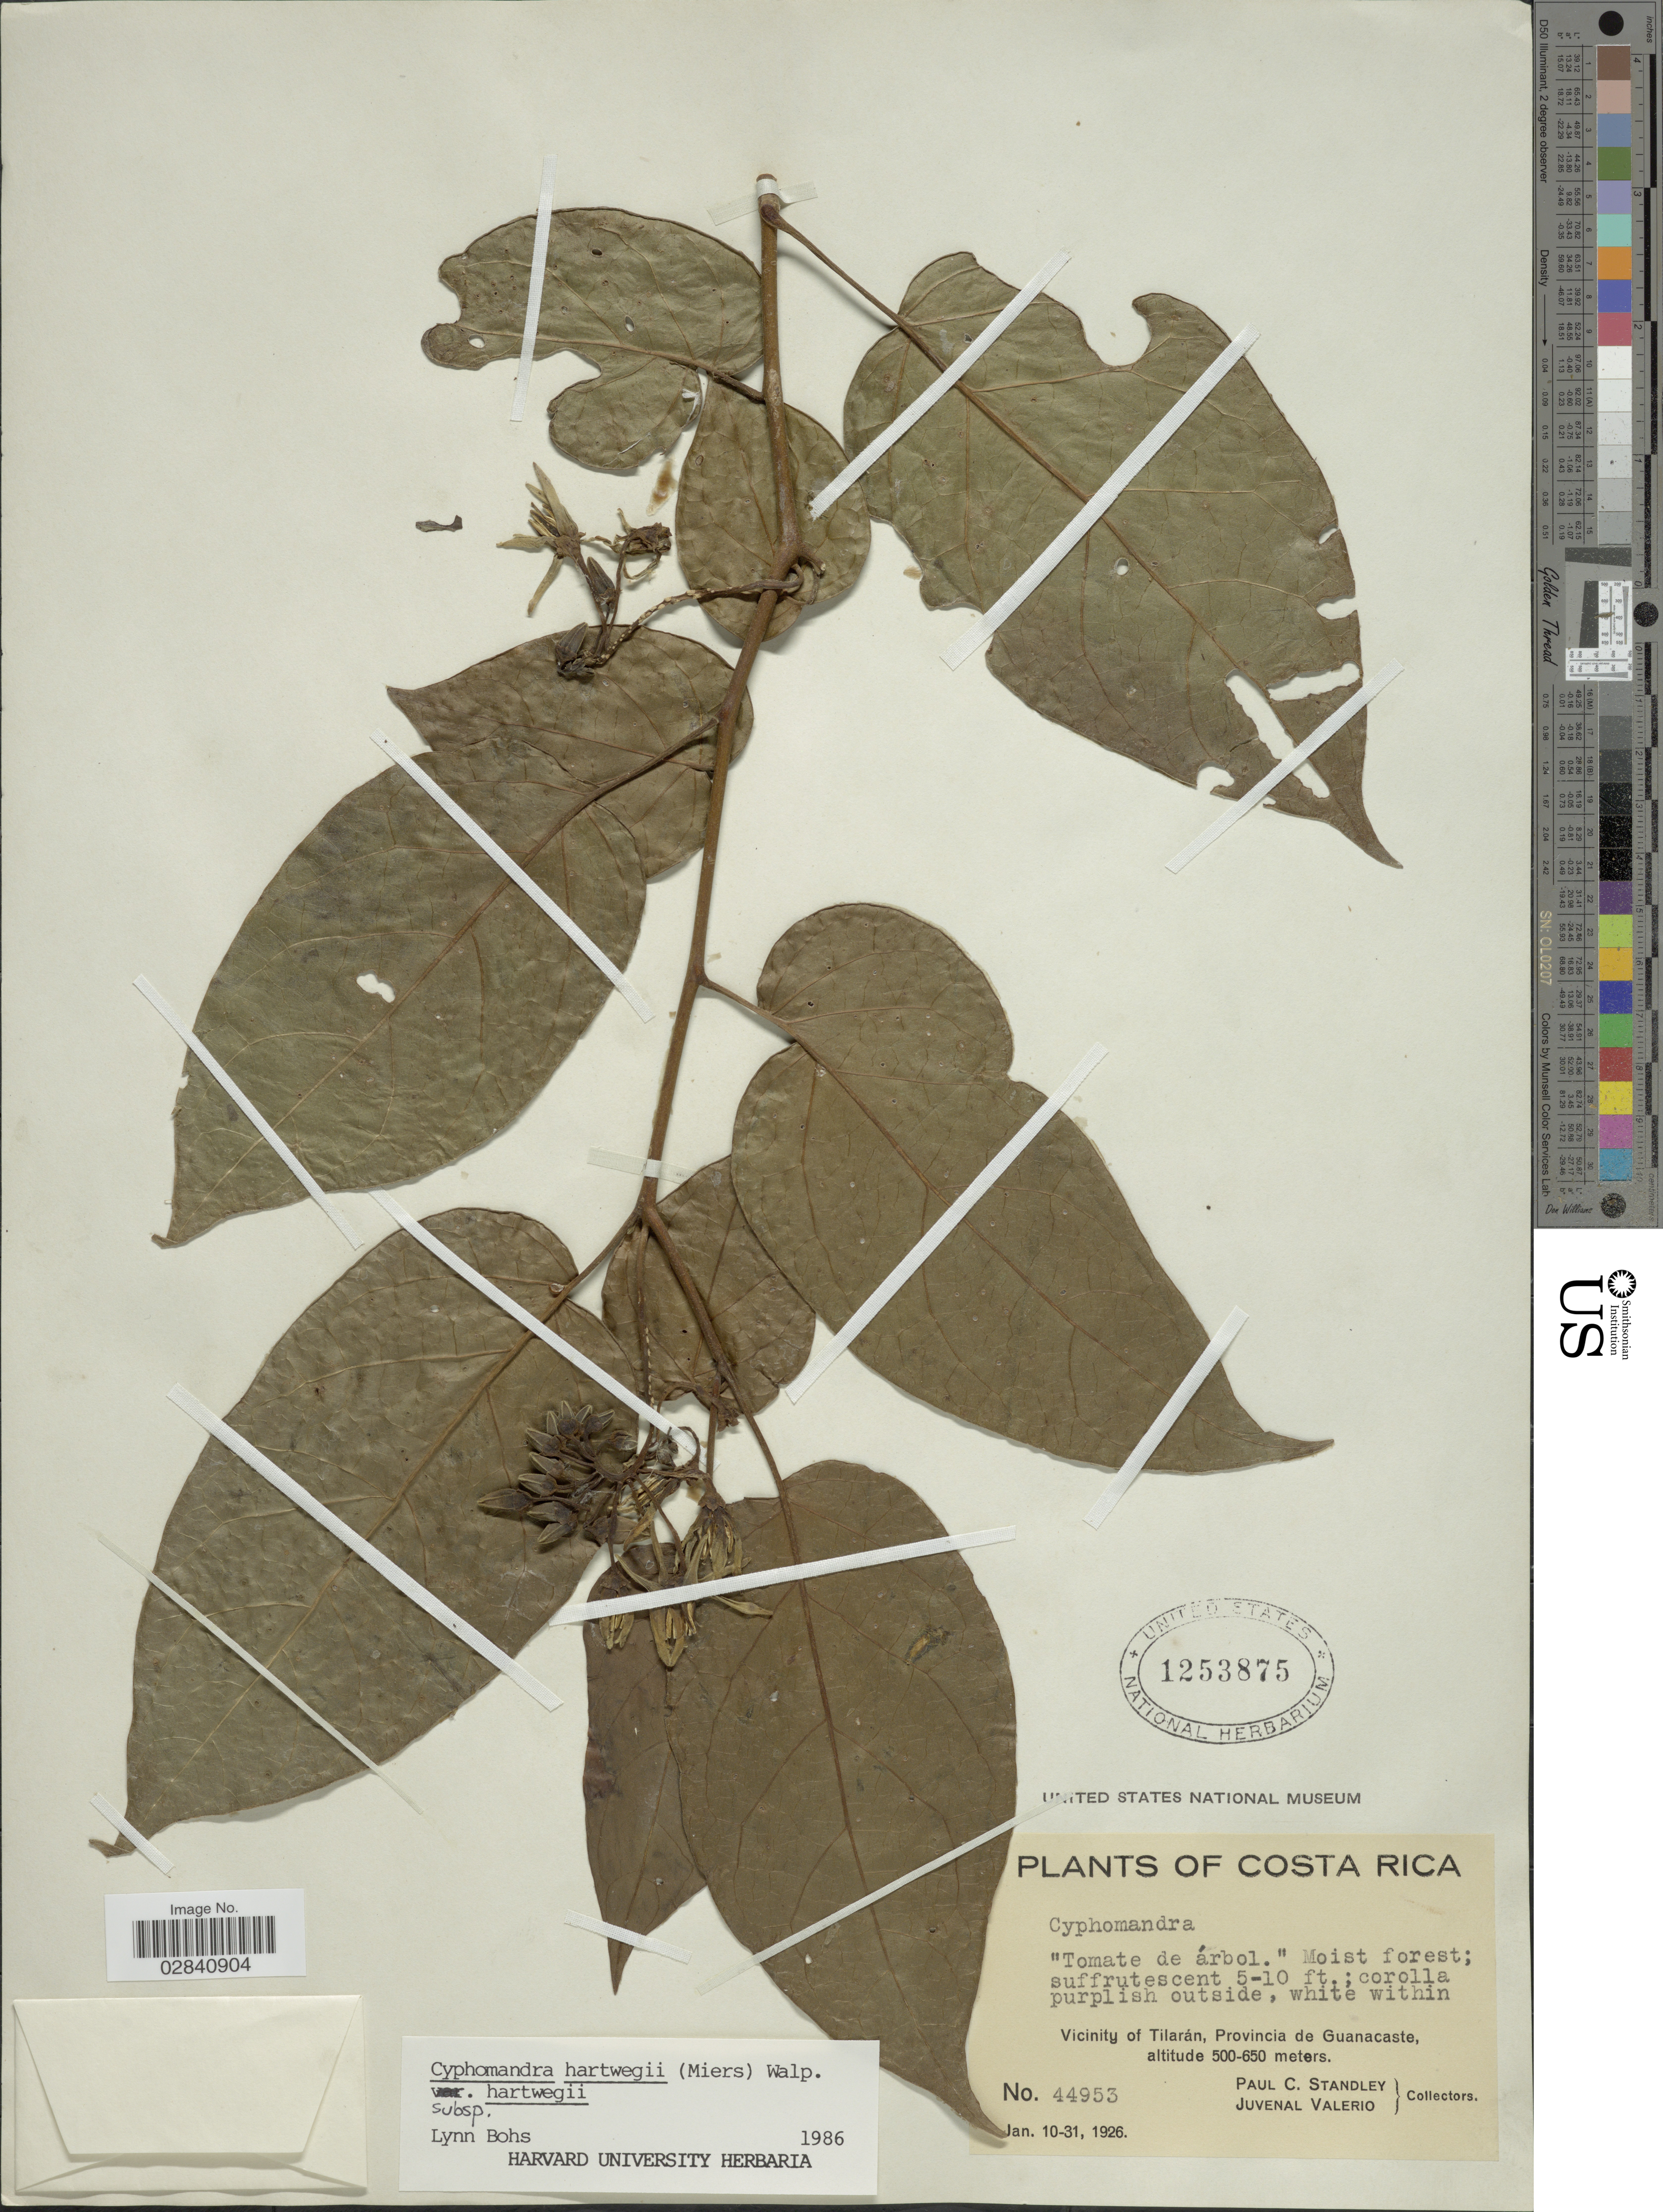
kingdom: Plantae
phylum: Tracheophyta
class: Magnoliopsida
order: Solanales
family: Solanaceae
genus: Cyphomandra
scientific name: Cyphomandra hartwegii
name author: (Miers) Sendtn. ex Walp.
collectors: P. C. Standley & J. Valerio R.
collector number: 44953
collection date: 1926-01-10/1926-01-31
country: Costa Rica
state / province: Guanacaste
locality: Vicinity of Tilarán.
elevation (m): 500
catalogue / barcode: US 1253875